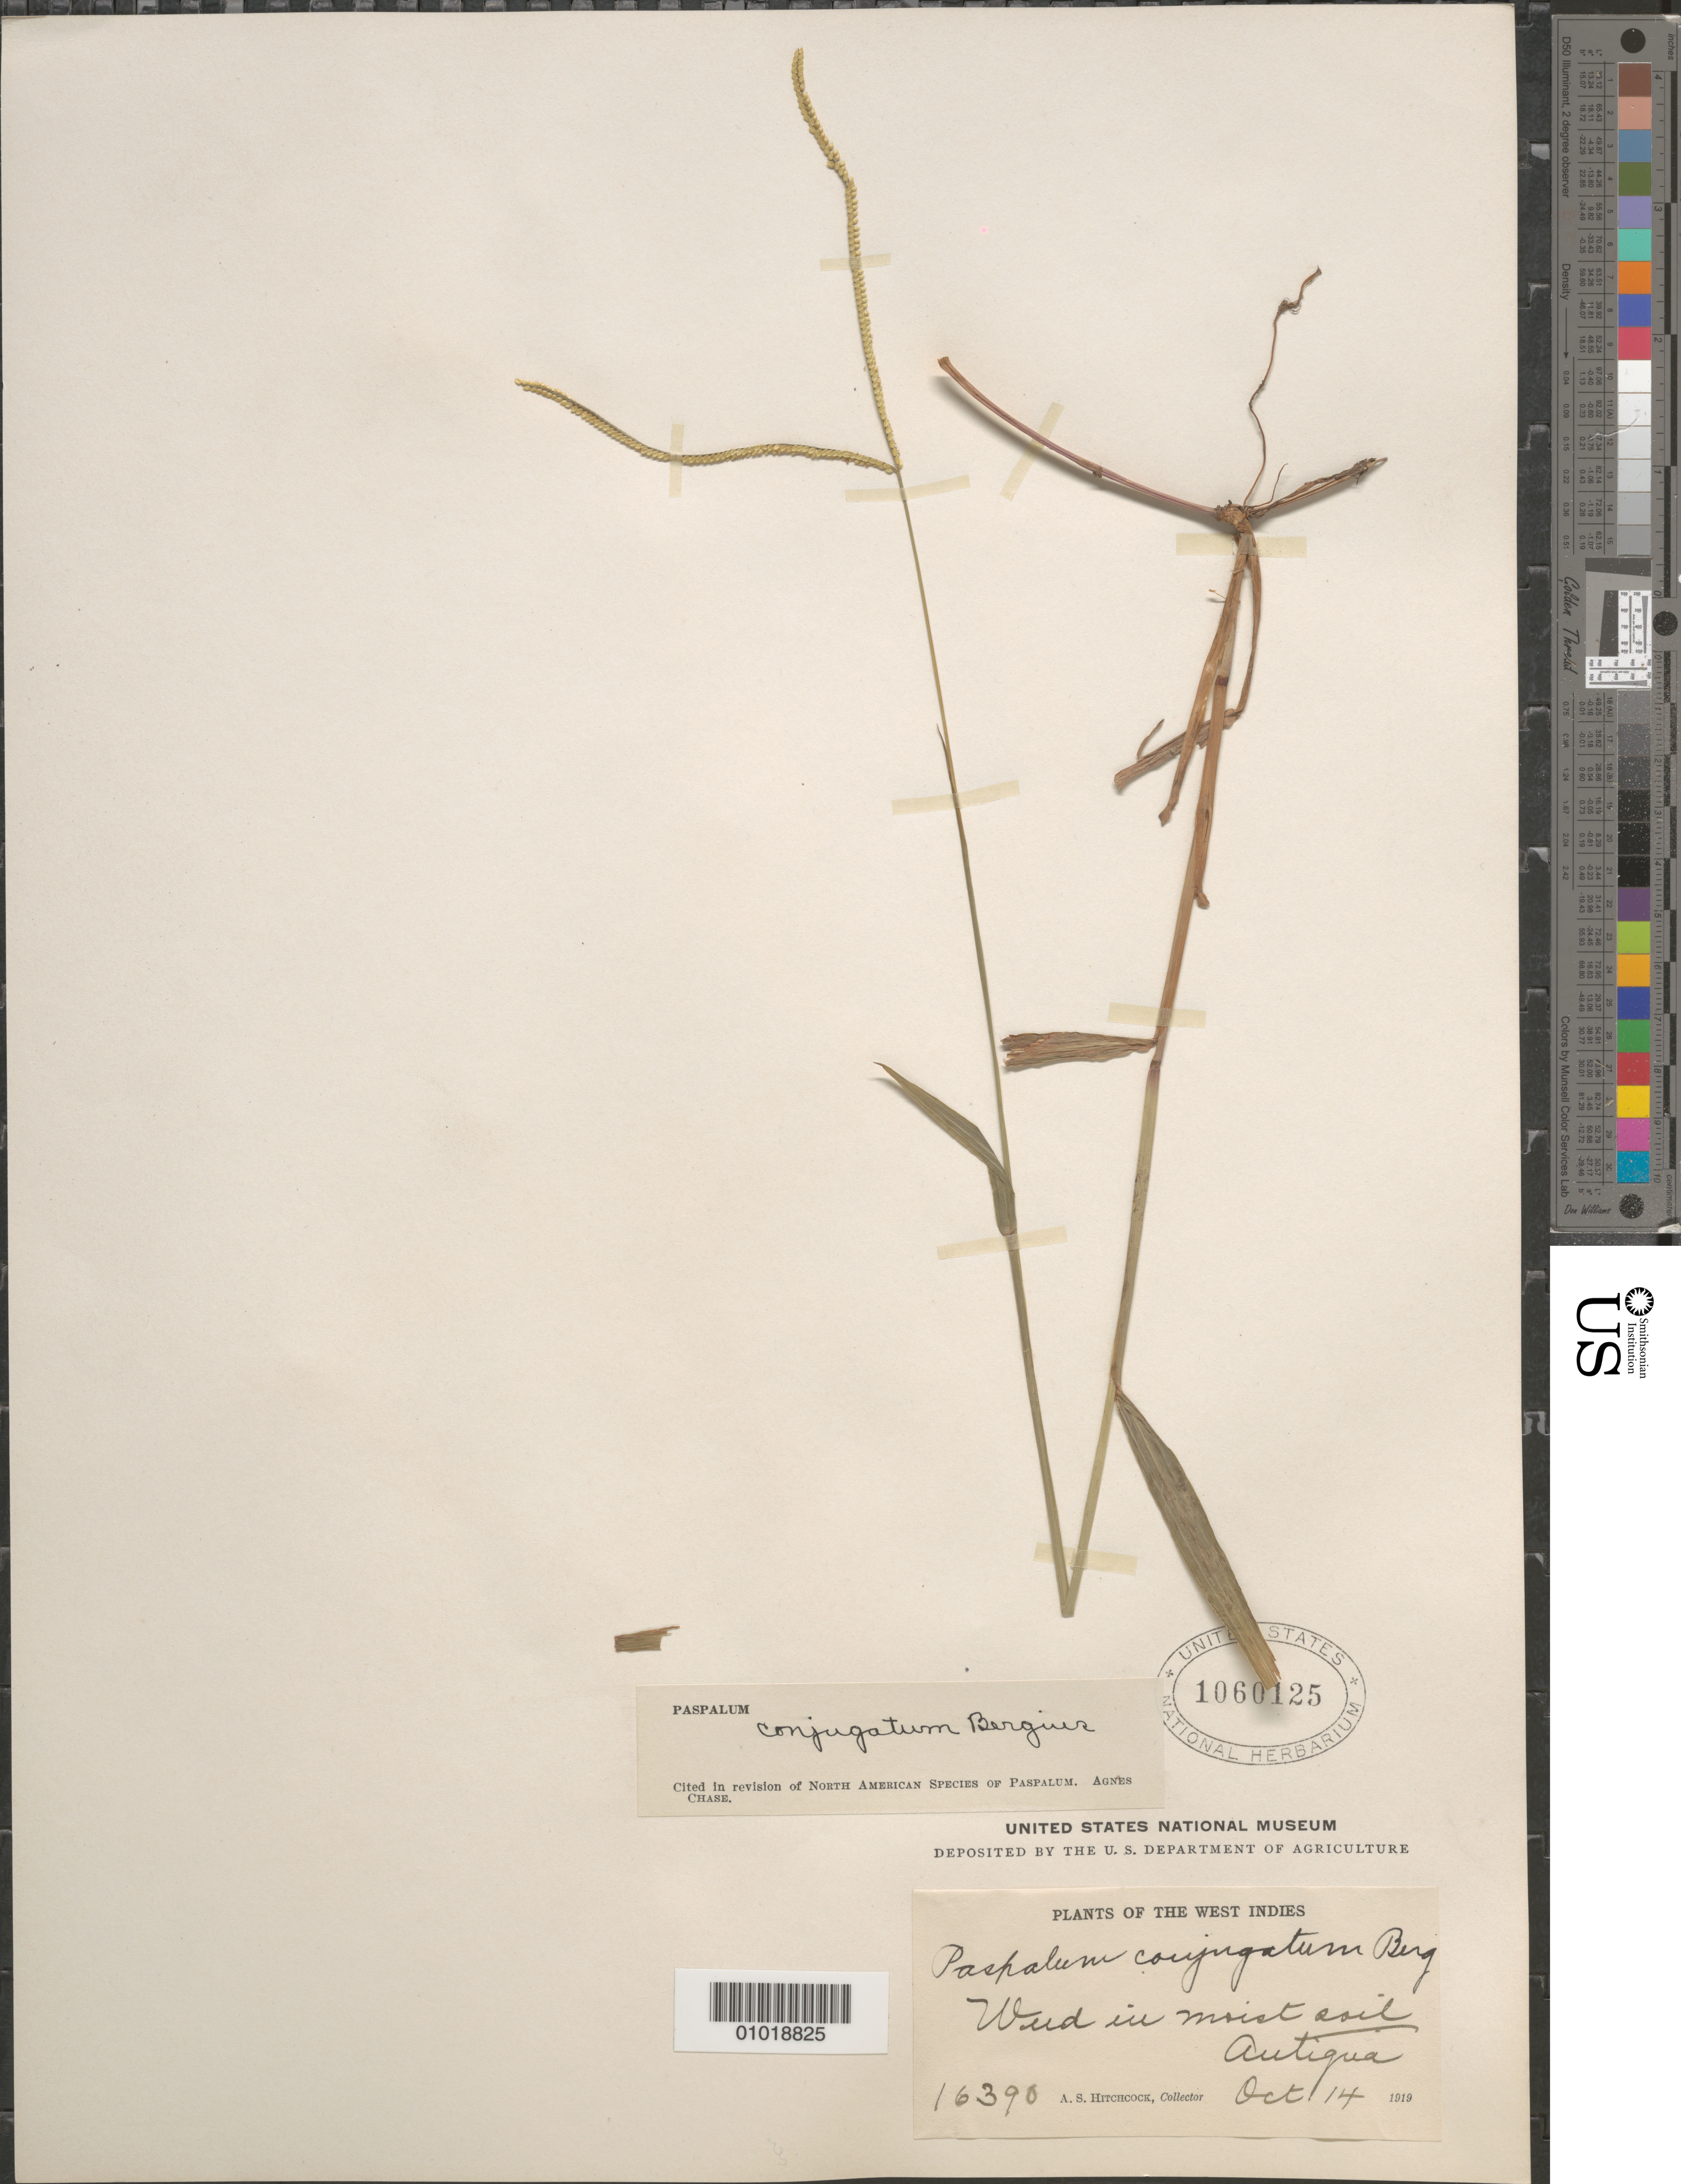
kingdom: Plantae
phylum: Tracheophyta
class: Liliopsida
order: Poales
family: Poaceae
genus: Paspalum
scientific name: Paspalum conjugatum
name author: P.J. Bergius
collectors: A. S. Hitchcock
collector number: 16390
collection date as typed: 14 Oct 1919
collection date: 1919-10-14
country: Antigua and Barbuda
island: Antigua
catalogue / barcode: US 1060125